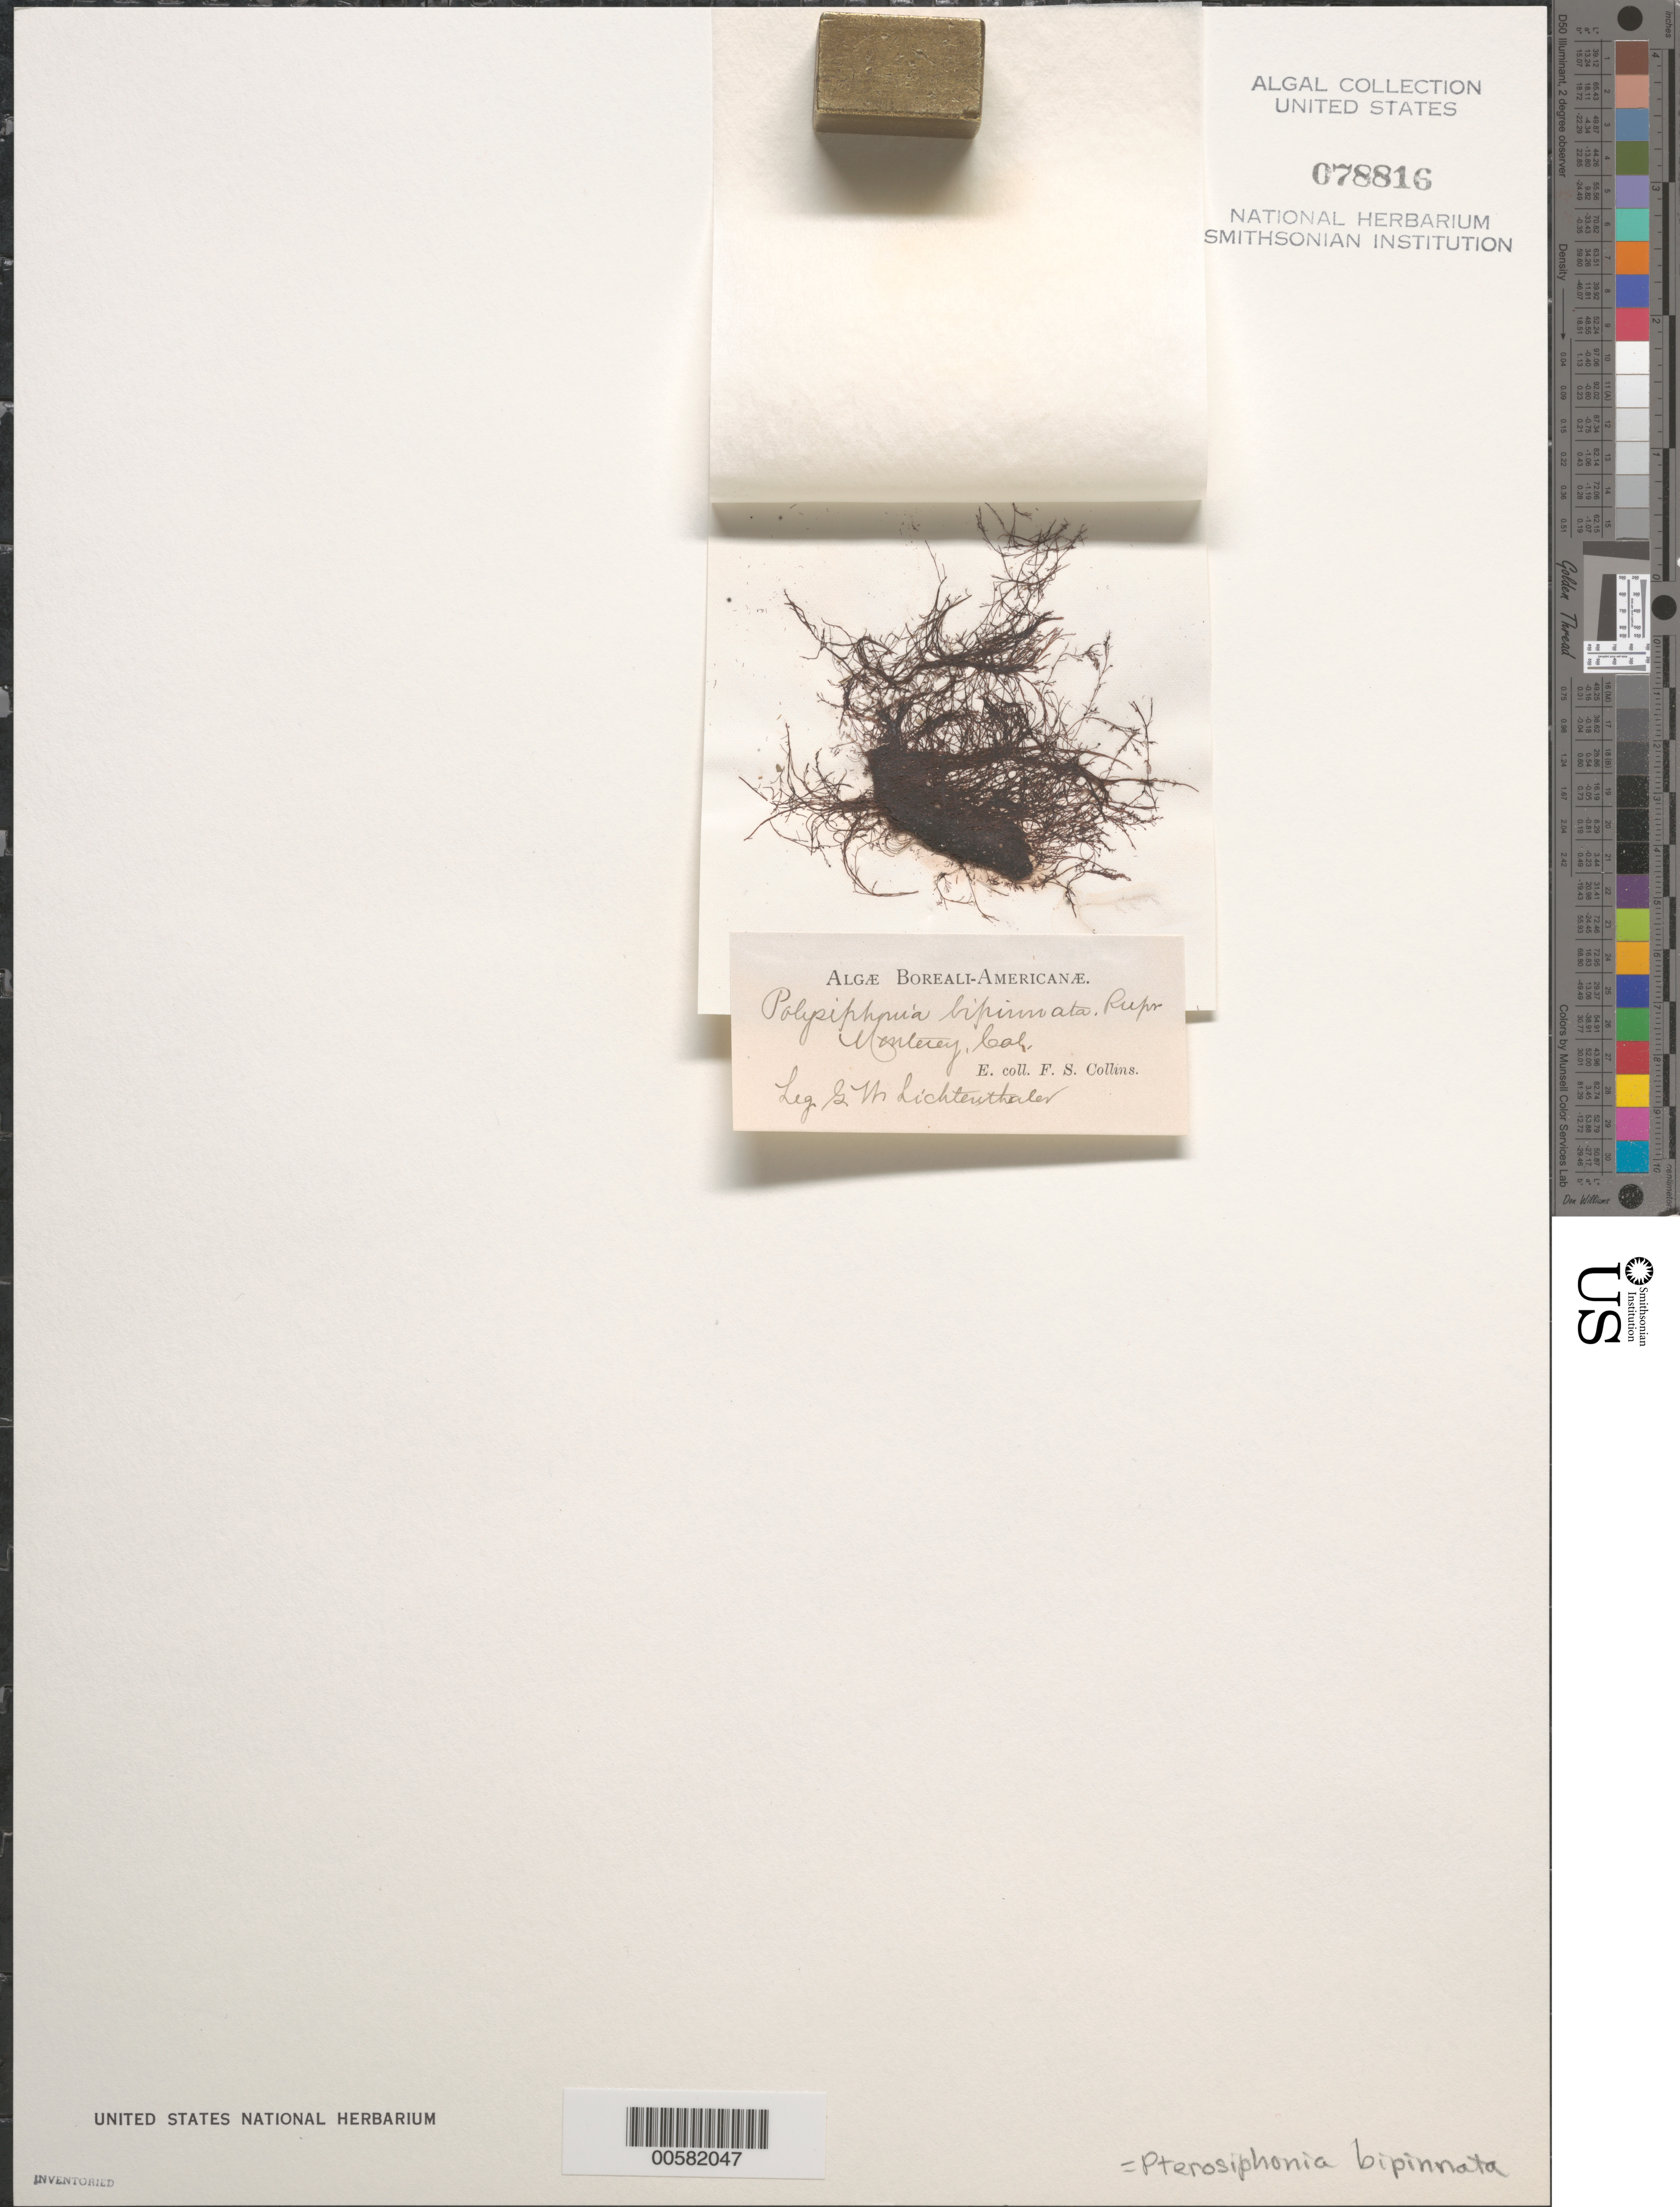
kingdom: Plantae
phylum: Rhodophyta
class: Florideophyceae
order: Ceramiales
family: Rhodomelaceae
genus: Savoiea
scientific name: Savoiea bipinnata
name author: (Postels & Rupr.) M.J. Wynne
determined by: Algae name updating Project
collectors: G. Lichtenthaler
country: United States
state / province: California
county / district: Monterey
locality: Monterey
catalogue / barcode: US 78816